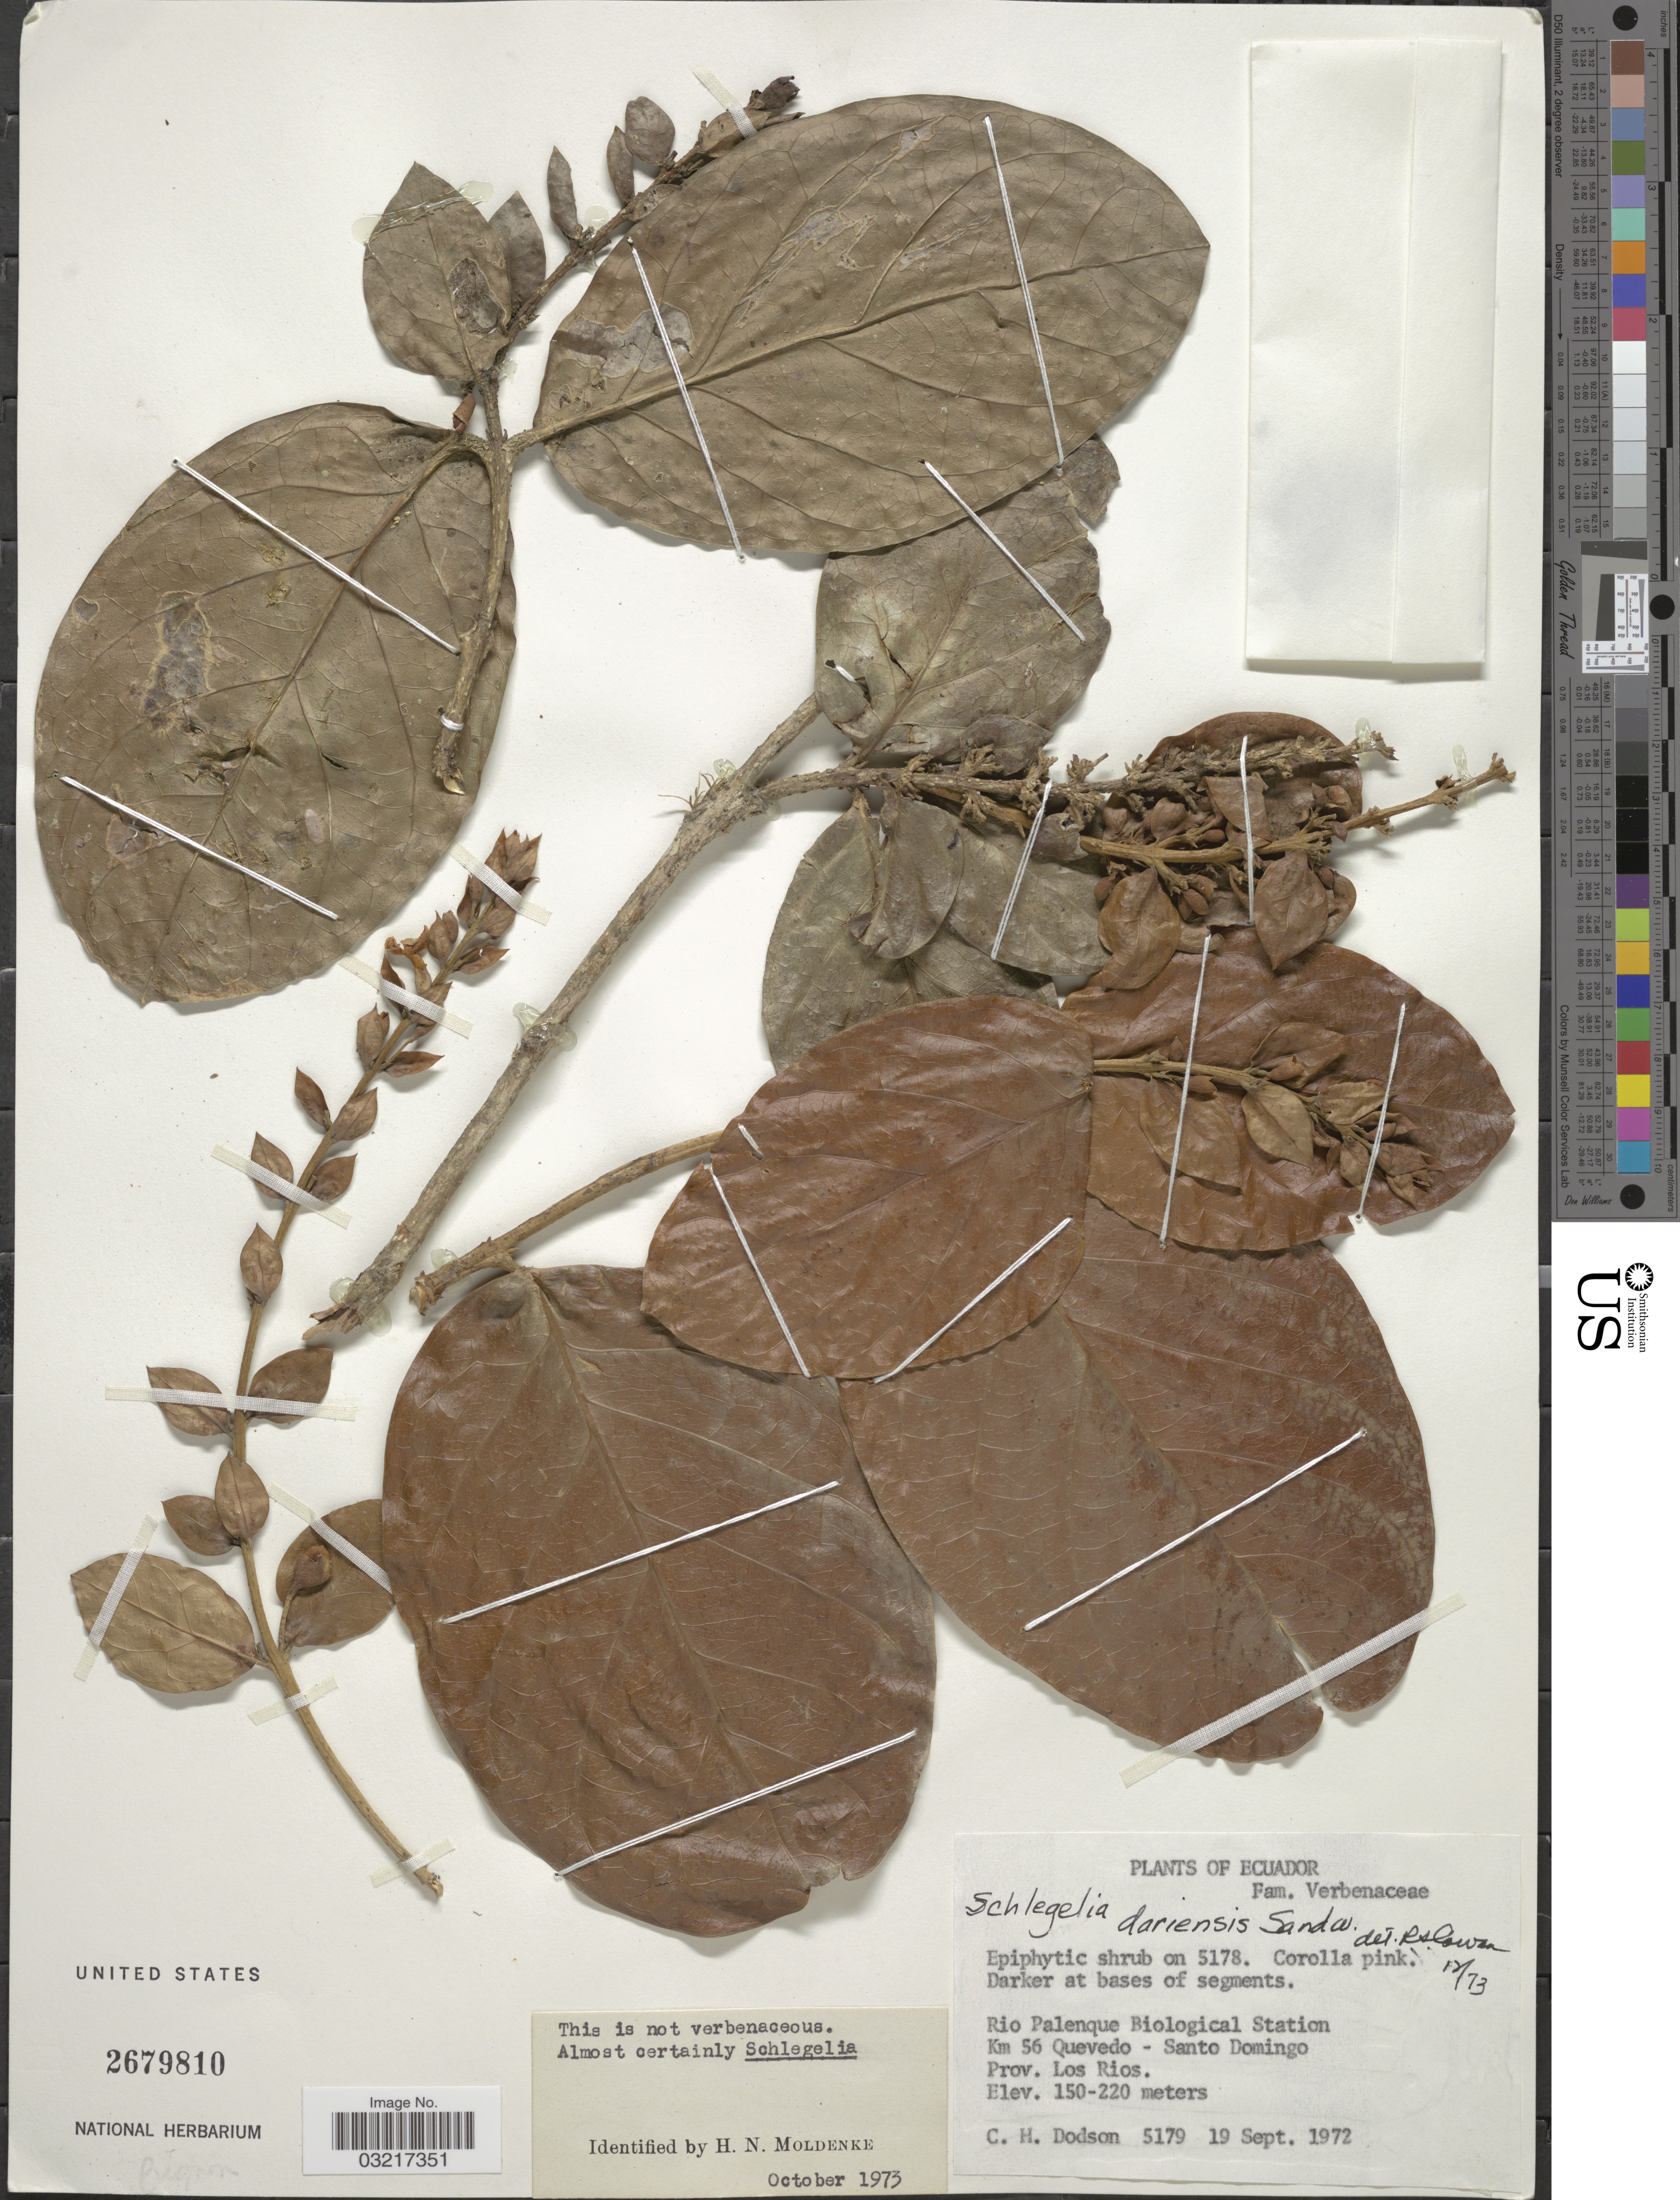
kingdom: Plantae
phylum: Tracheophyta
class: Magnoliopsida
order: Lamiales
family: Schlegeliaceae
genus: Schlegelia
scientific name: Schlegelia darienensis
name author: Sandwith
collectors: C. H. Dodson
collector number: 5179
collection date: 1972-09-19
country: Ecuador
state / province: Los Ríos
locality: Rio Palenque Biological Station. Km 56 Quevedo - Santo Domingo.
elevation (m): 150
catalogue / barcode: US 2679810